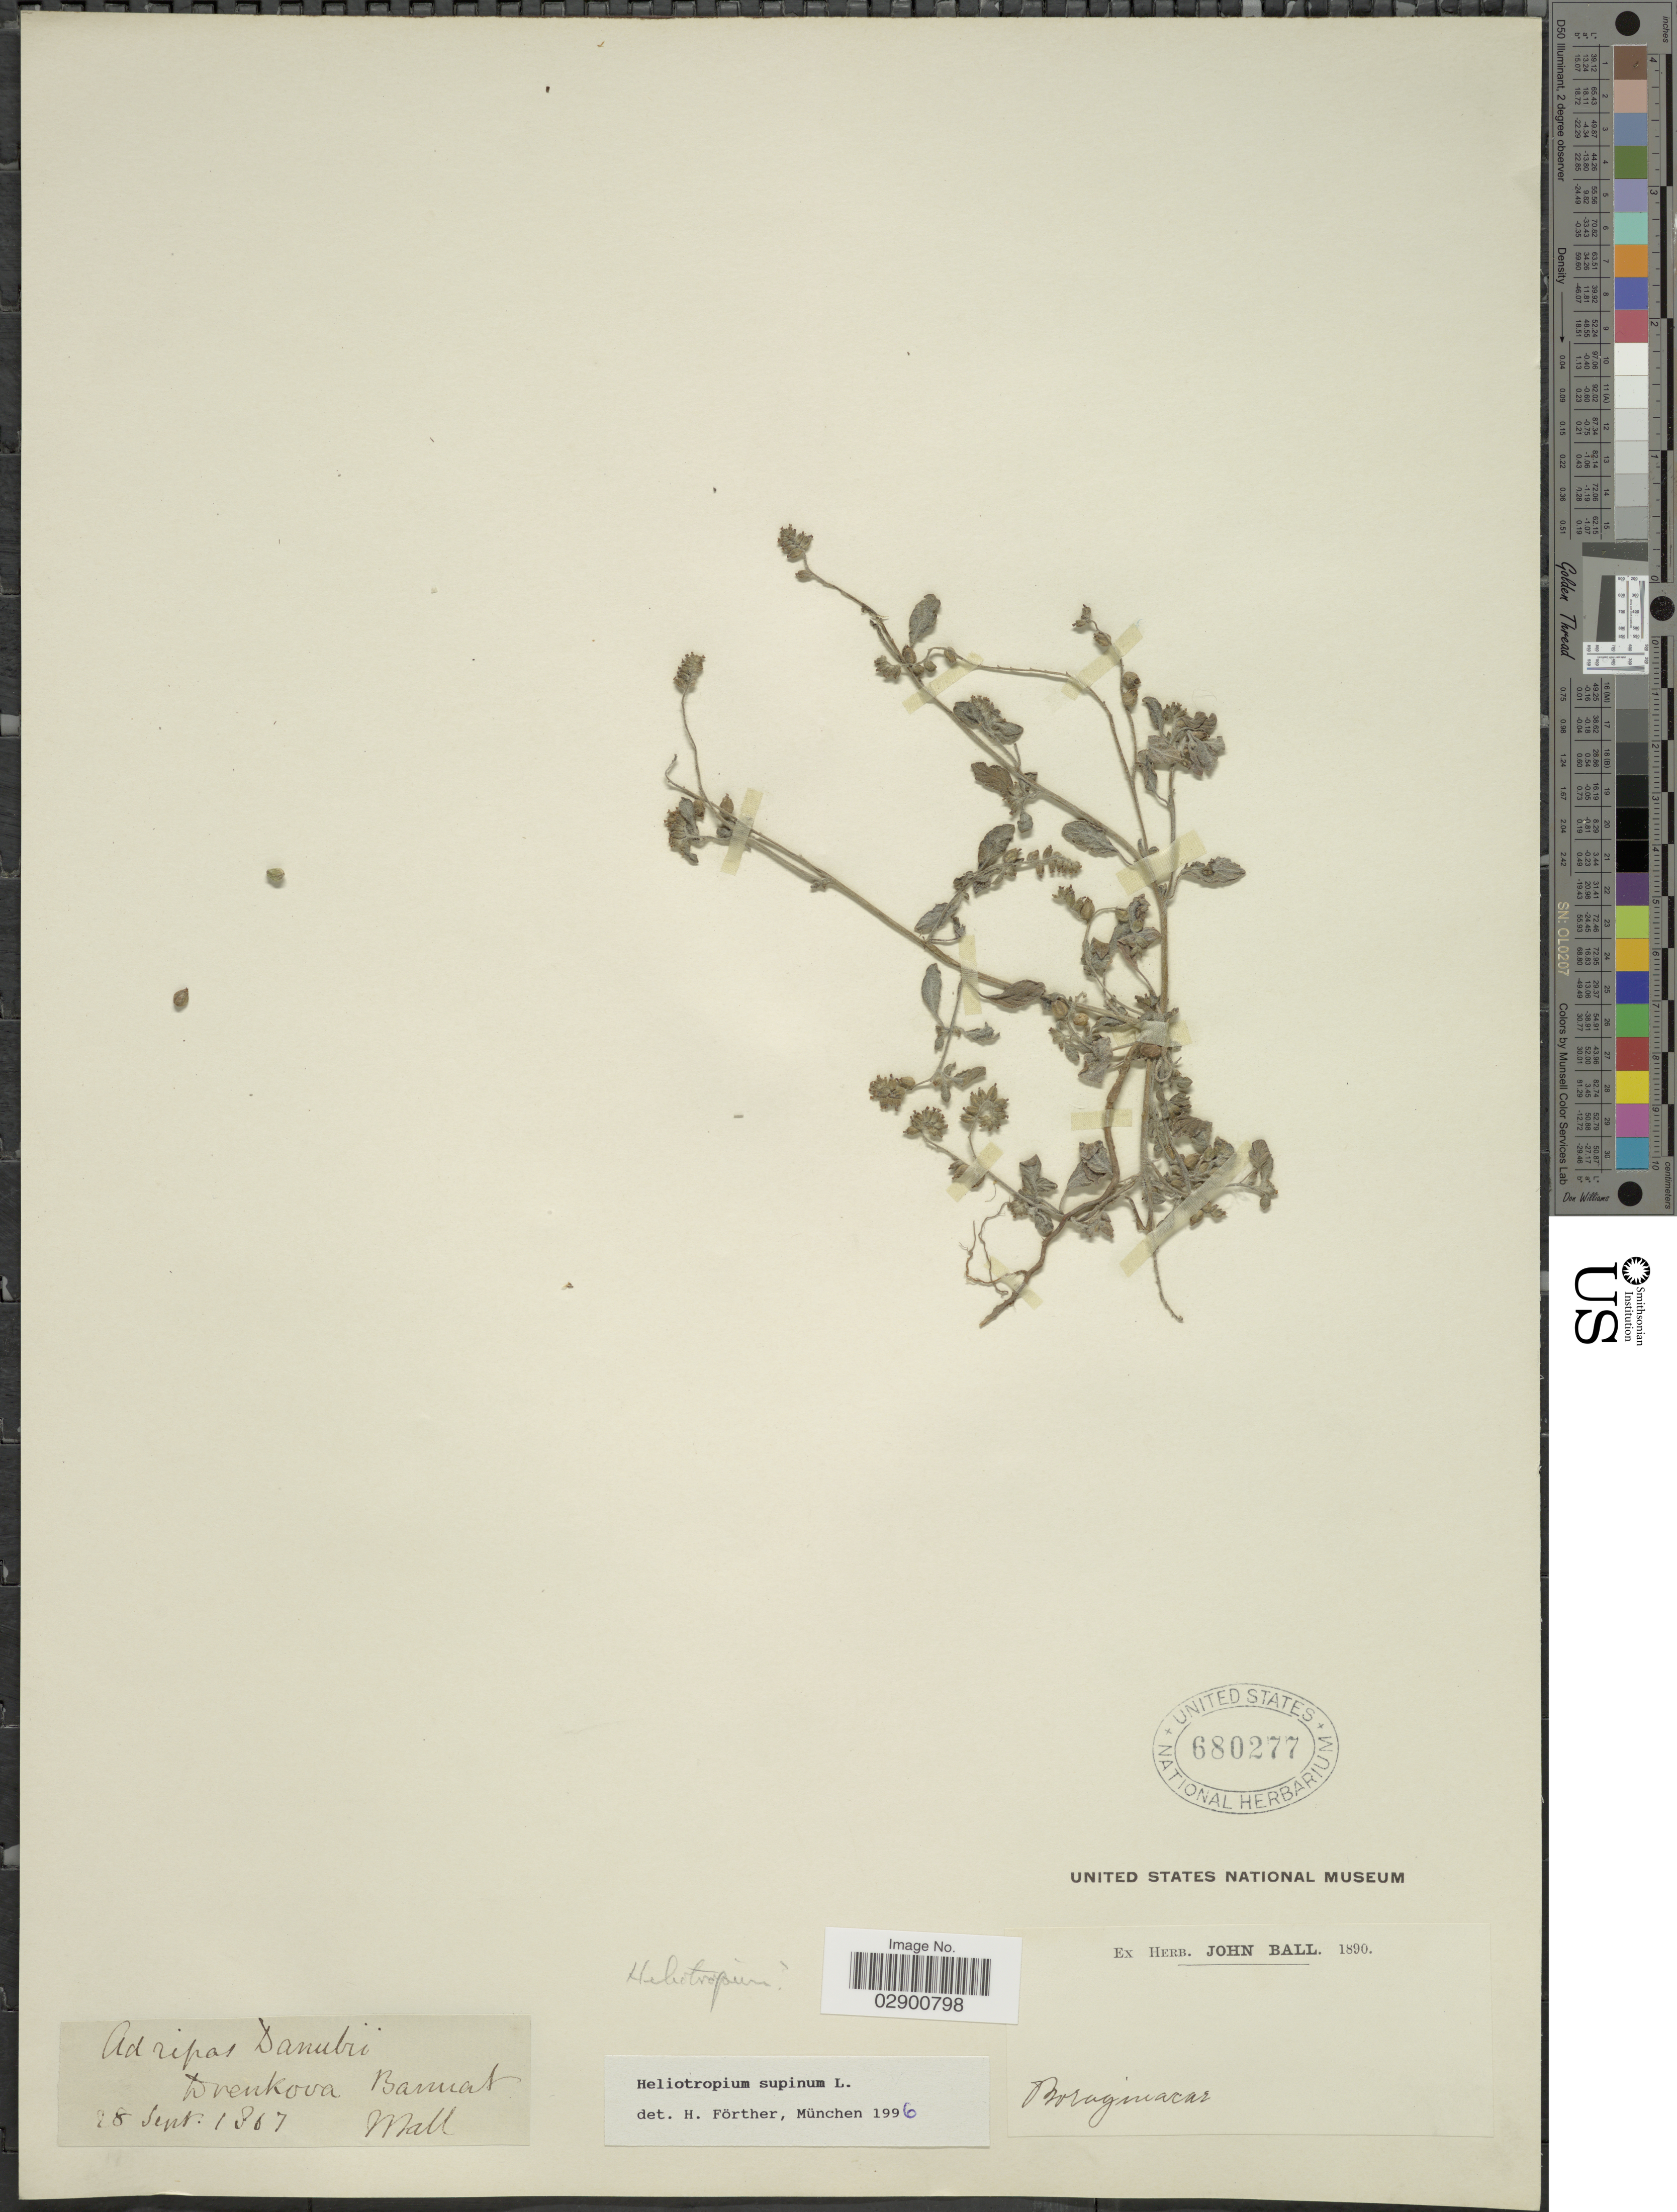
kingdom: Plantae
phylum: Tracheophyta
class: Magnoliopsida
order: Boraginales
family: Heliotropiaceae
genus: Heliotropium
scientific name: Heliotropium supinum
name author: L.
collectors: J. Ball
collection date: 1867-09-28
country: Romania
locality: Ad ripas Danubii. Drenkova, Baunat.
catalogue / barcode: US 680277